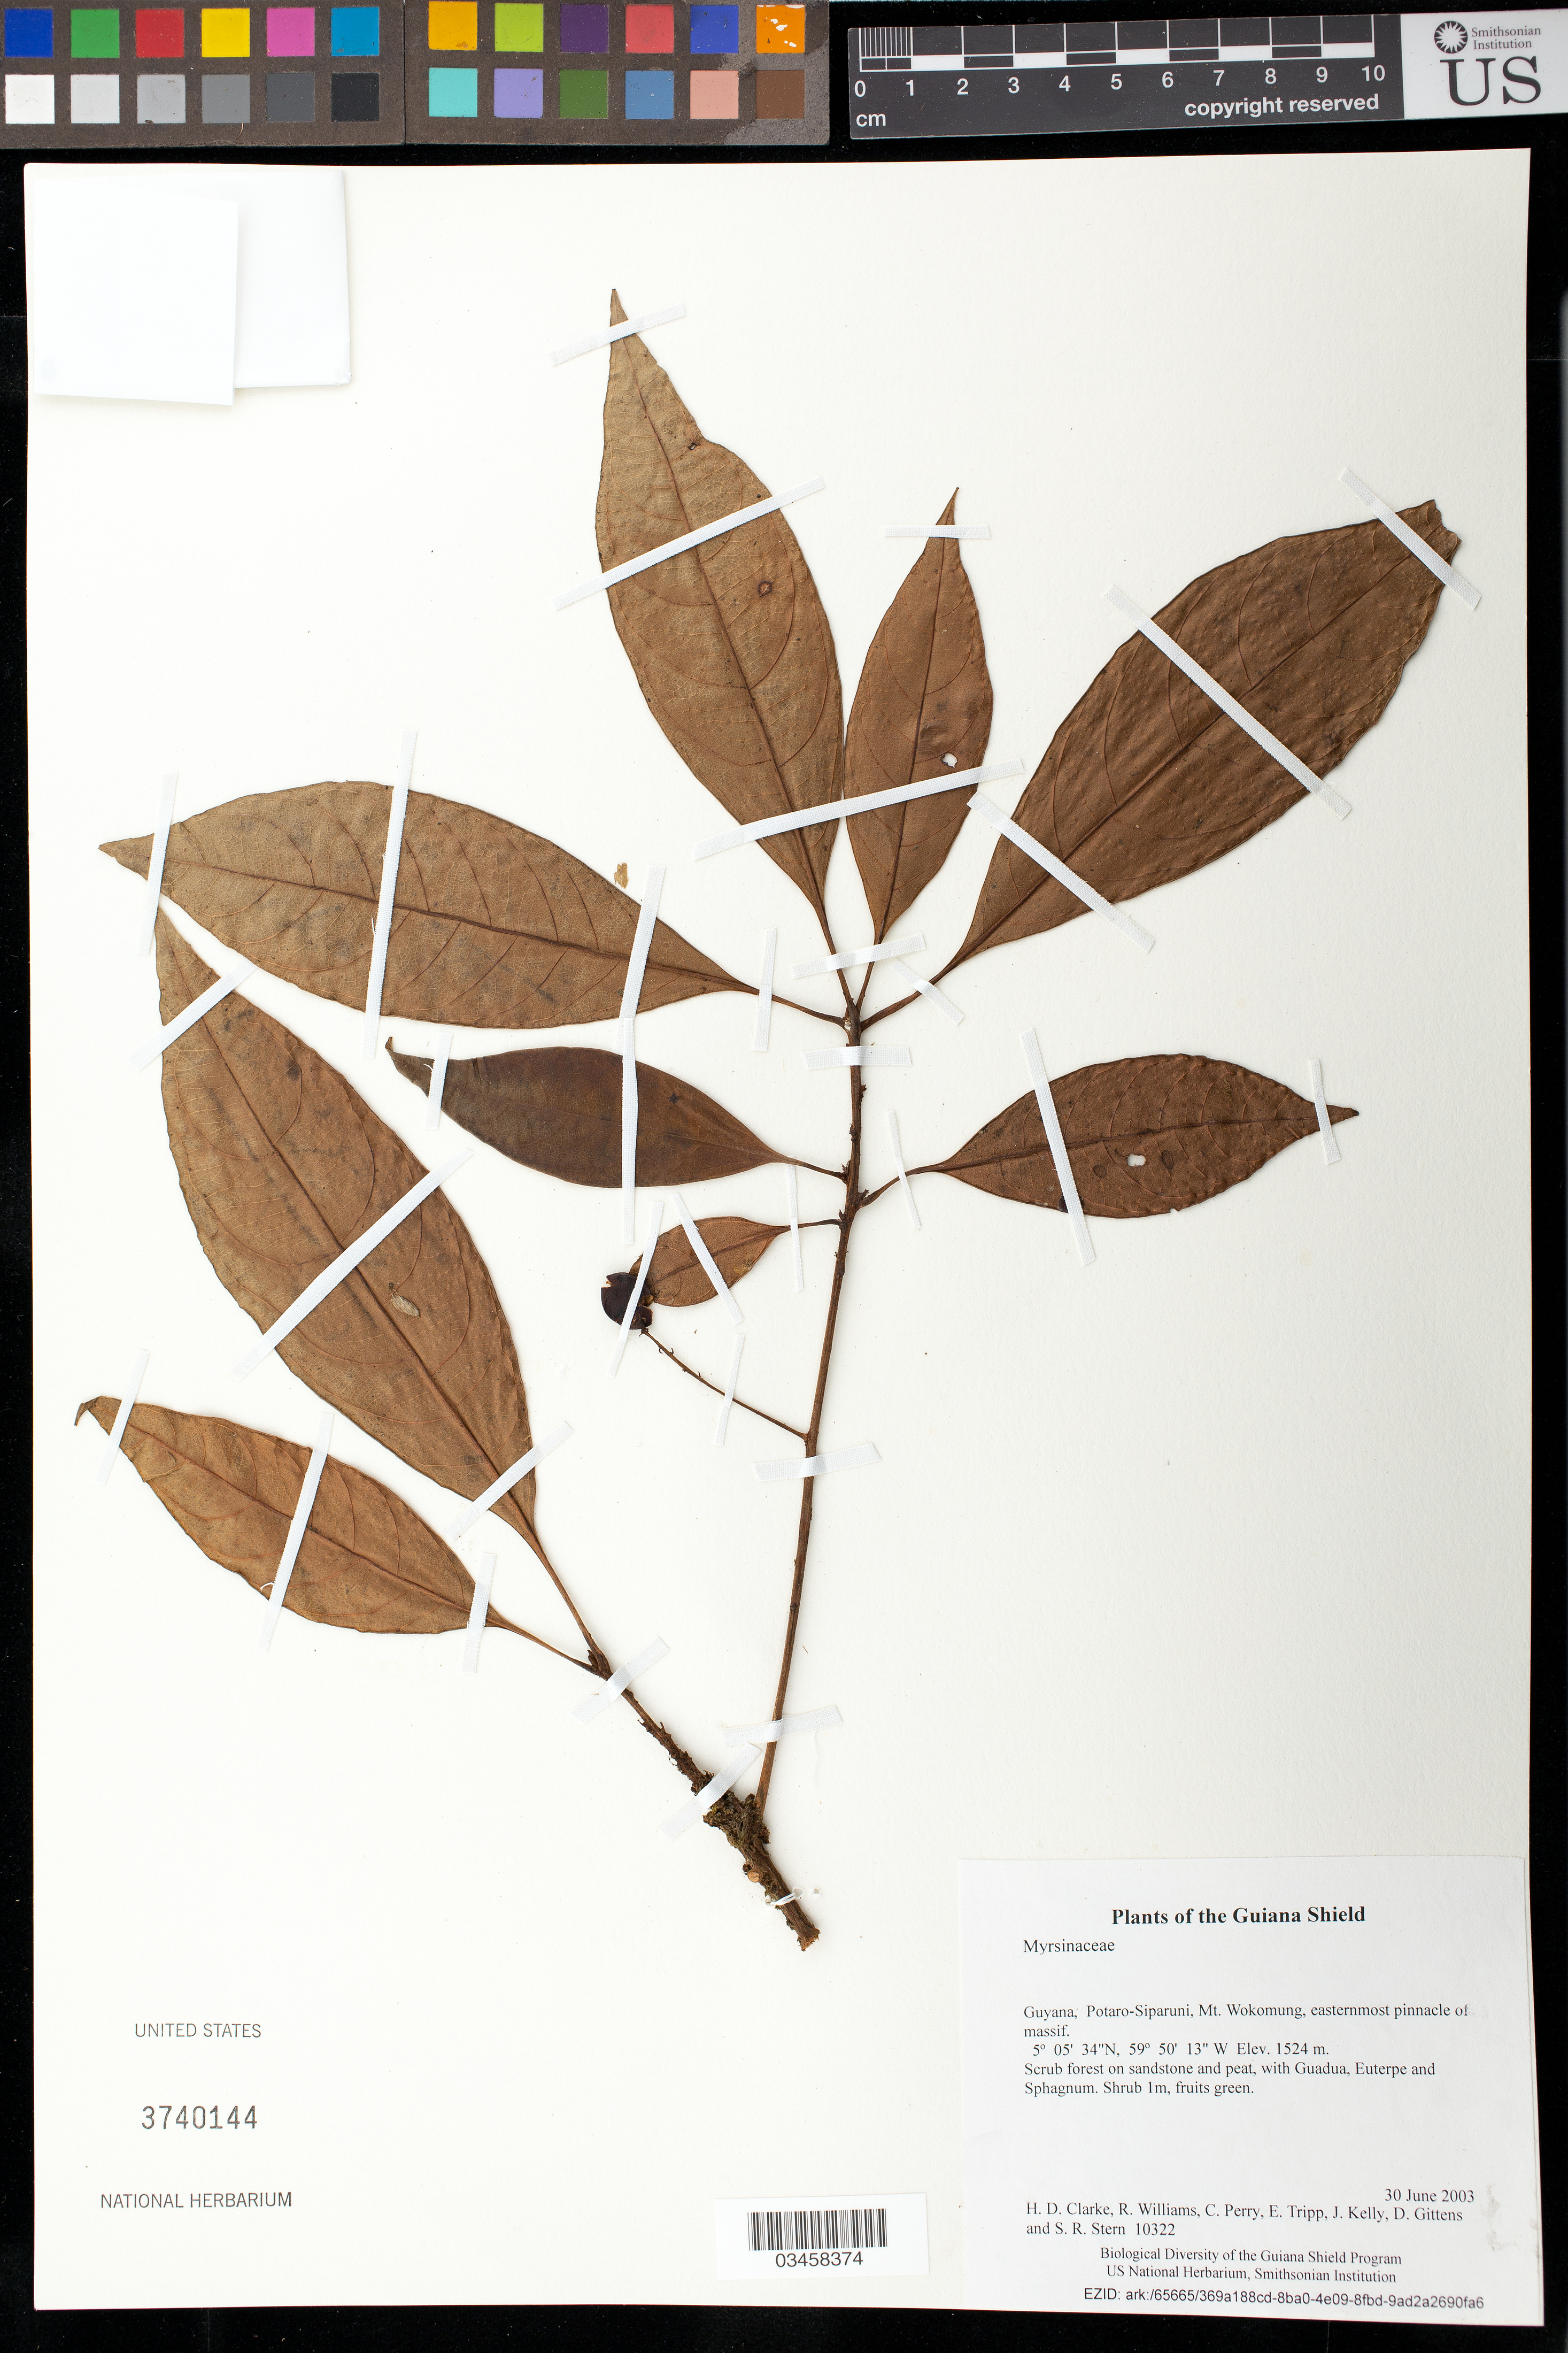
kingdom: Plantae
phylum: Tracheophyta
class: Magnoliopsida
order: Ericales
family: Primulaceae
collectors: H. D. Clarke, R. Williams, C. Perry, E. Tripp, J. Kelly, D. Gittens & S. R. Stern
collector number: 10322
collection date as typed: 30 June 2003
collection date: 2003-06-30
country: Guyana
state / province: Potaro-Siparuni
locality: Mt. Wokomung, easternmost pinnacle of massif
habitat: Scrub forest on sandstone and peat, with Guadua, Euterpe and Sphagnum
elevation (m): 1524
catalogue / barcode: US 3740144